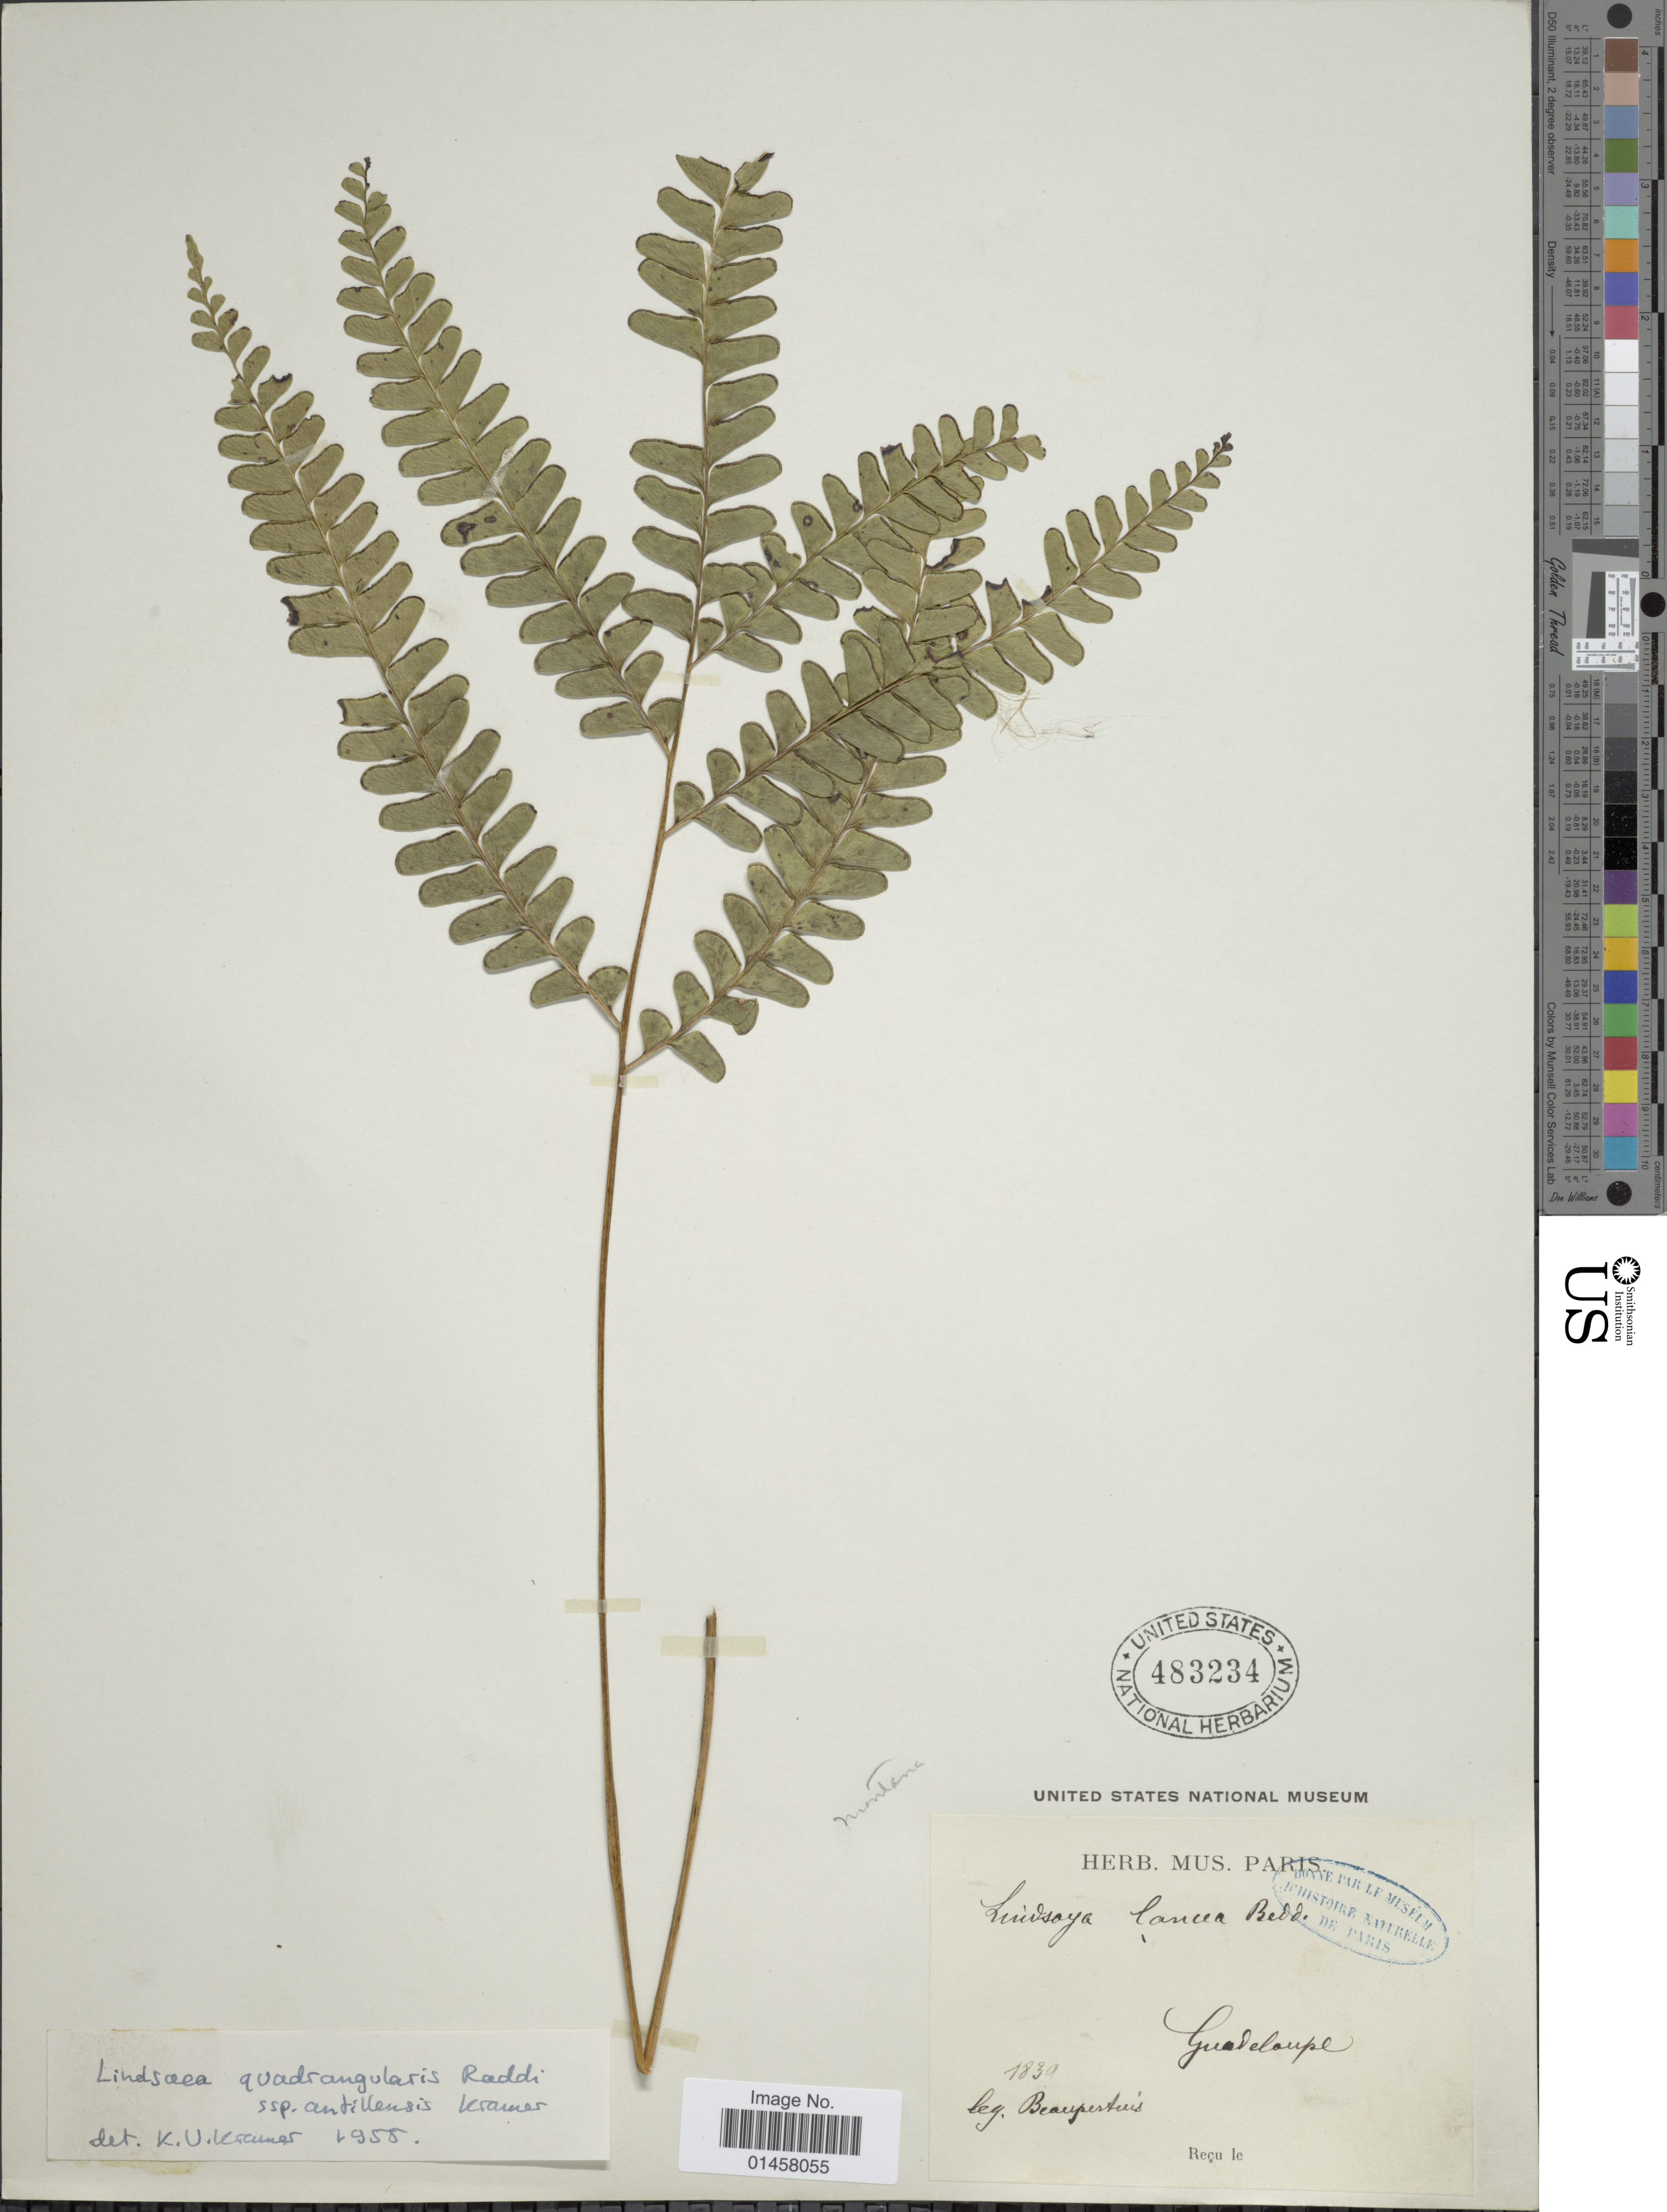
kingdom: Plantae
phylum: Tracheophyta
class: Polypodiopsida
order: Polypodiales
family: Lindsaeaceae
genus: Lindsaea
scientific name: Lindsaea quadrangularis subsp. antillensis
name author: K.U. Kramer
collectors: Beaupertuis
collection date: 1839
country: Guadeloupe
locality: Guadeloupe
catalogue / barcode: US 483234